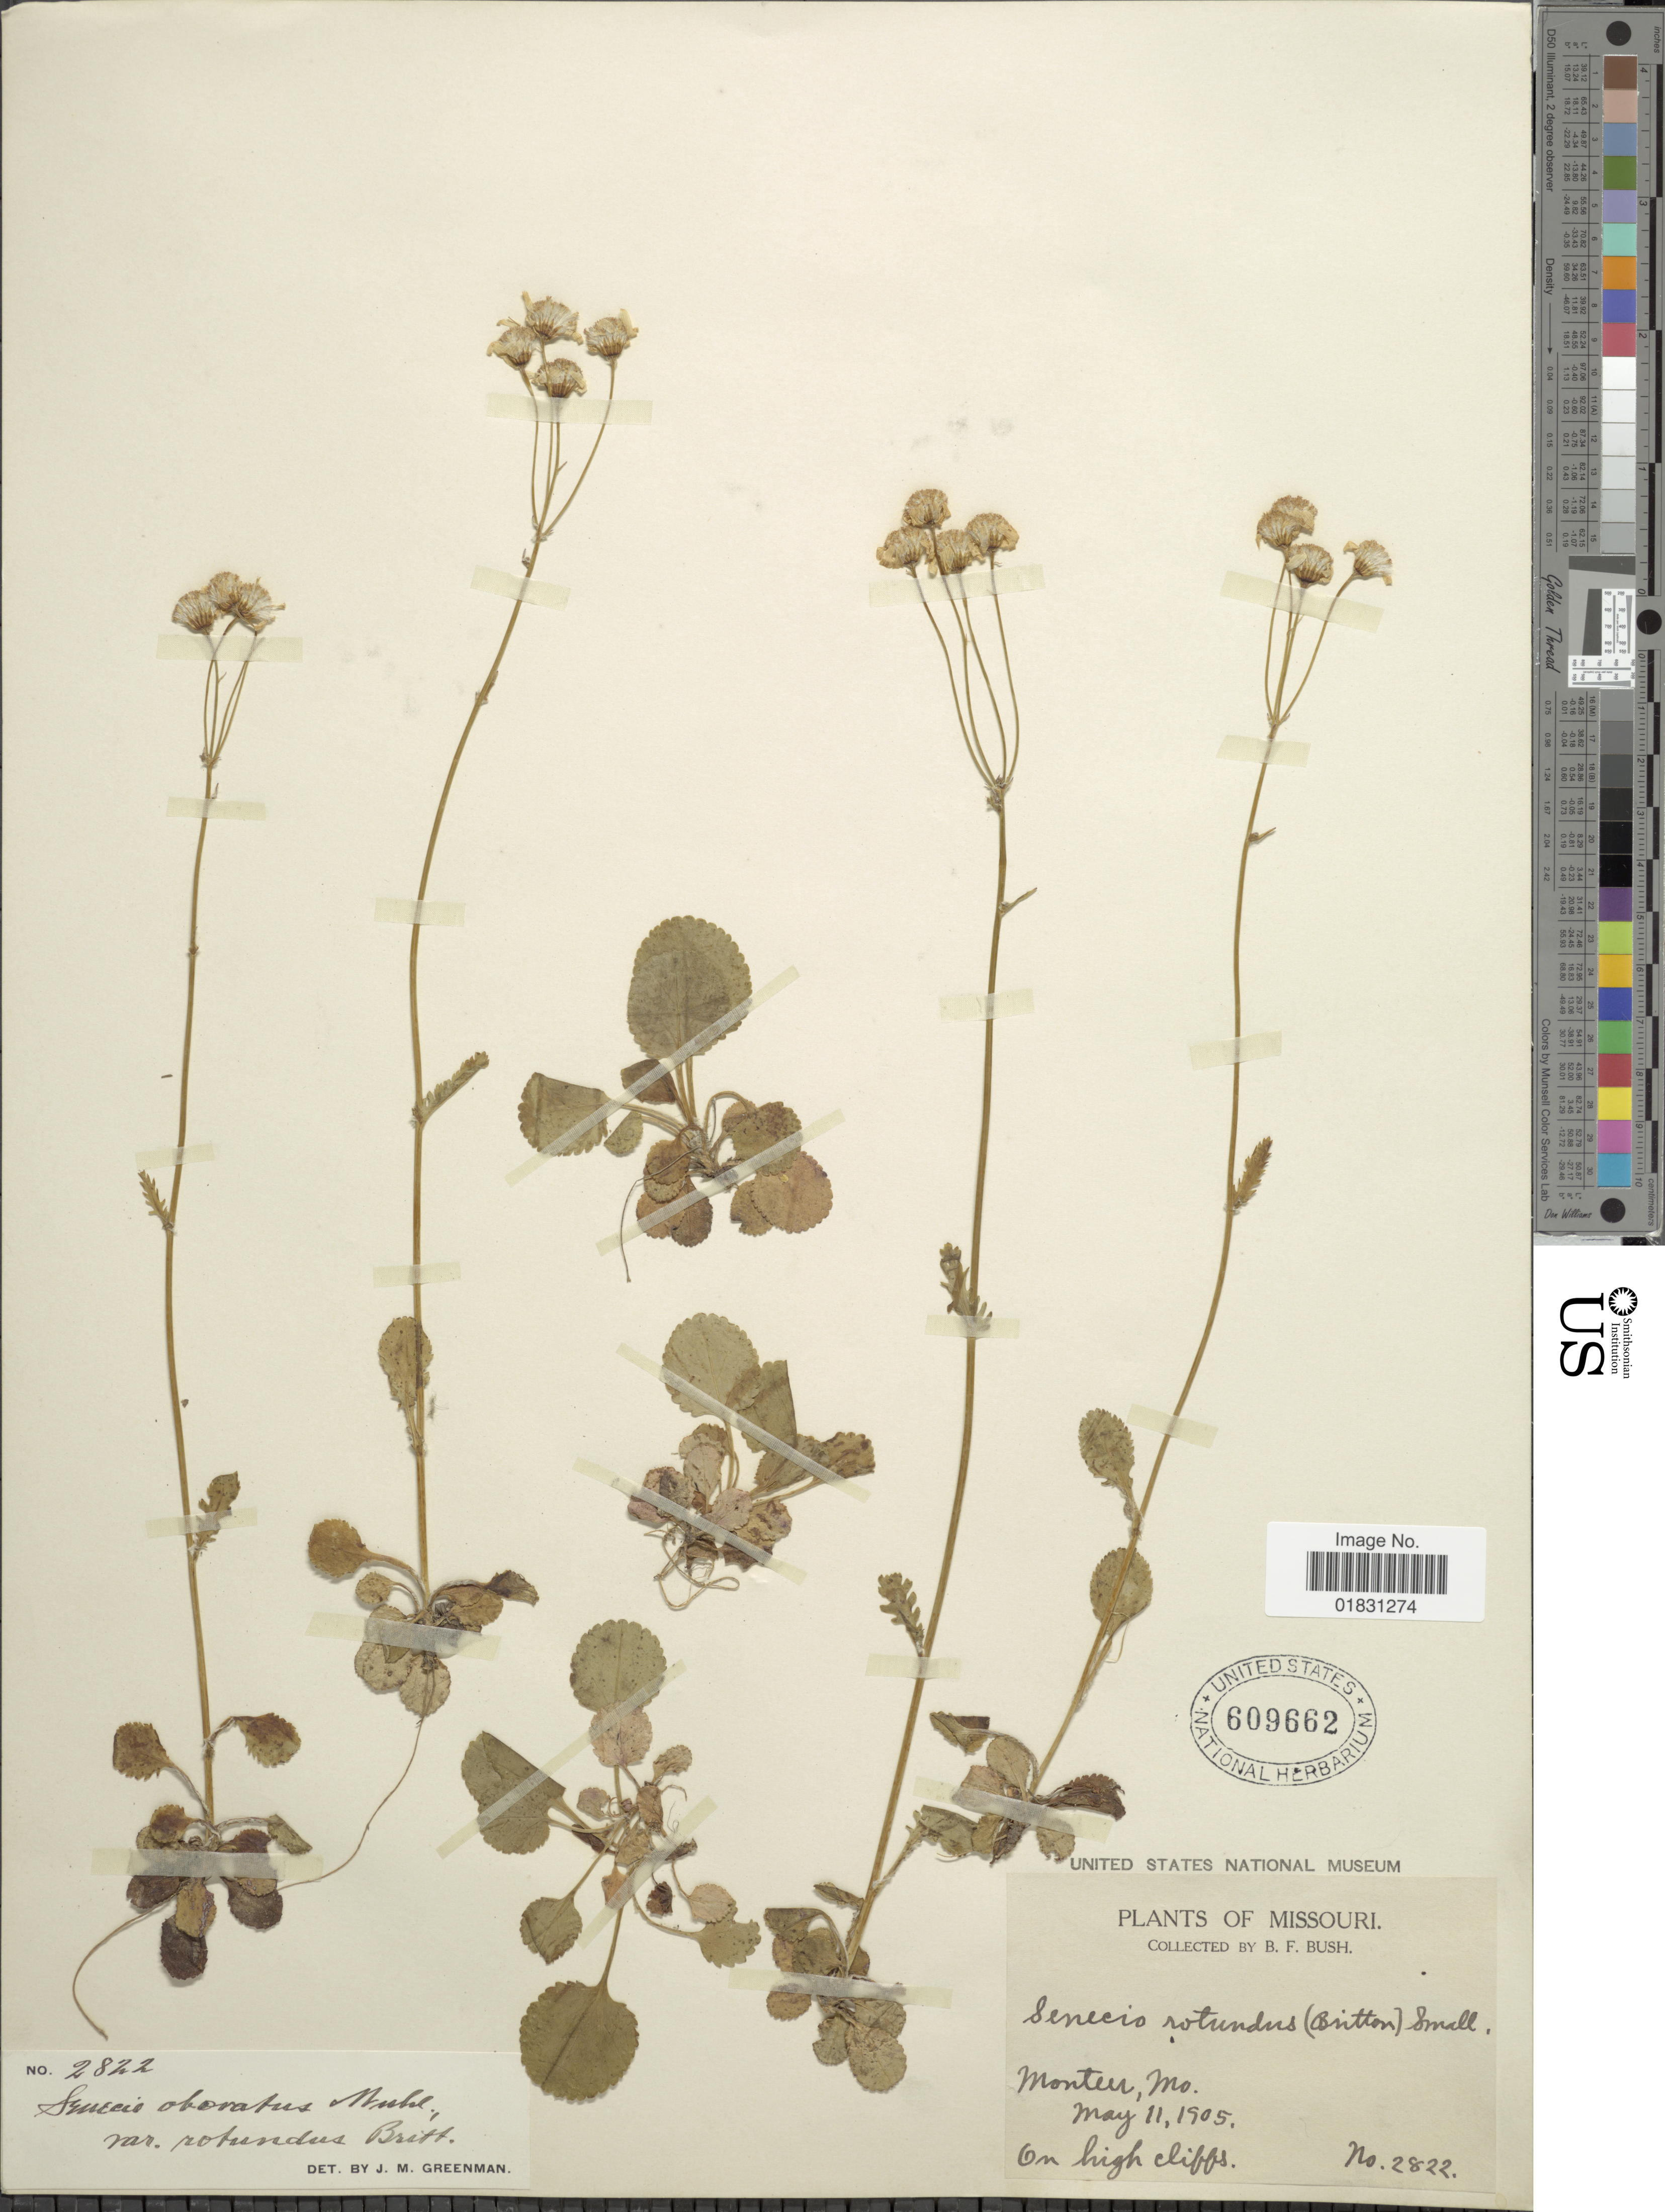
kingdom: Plantae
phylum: Tracheophyta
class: Magnoliopsida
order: Asterales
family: Asteraceae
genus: Packera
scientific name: Packera obovata var. rotundus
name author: Britton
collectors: B. F. Bush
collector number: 2822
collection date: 1905-05-11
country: United States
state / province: Missouri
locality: Monteer, Mo, On high cliffs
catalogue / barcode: US 609662